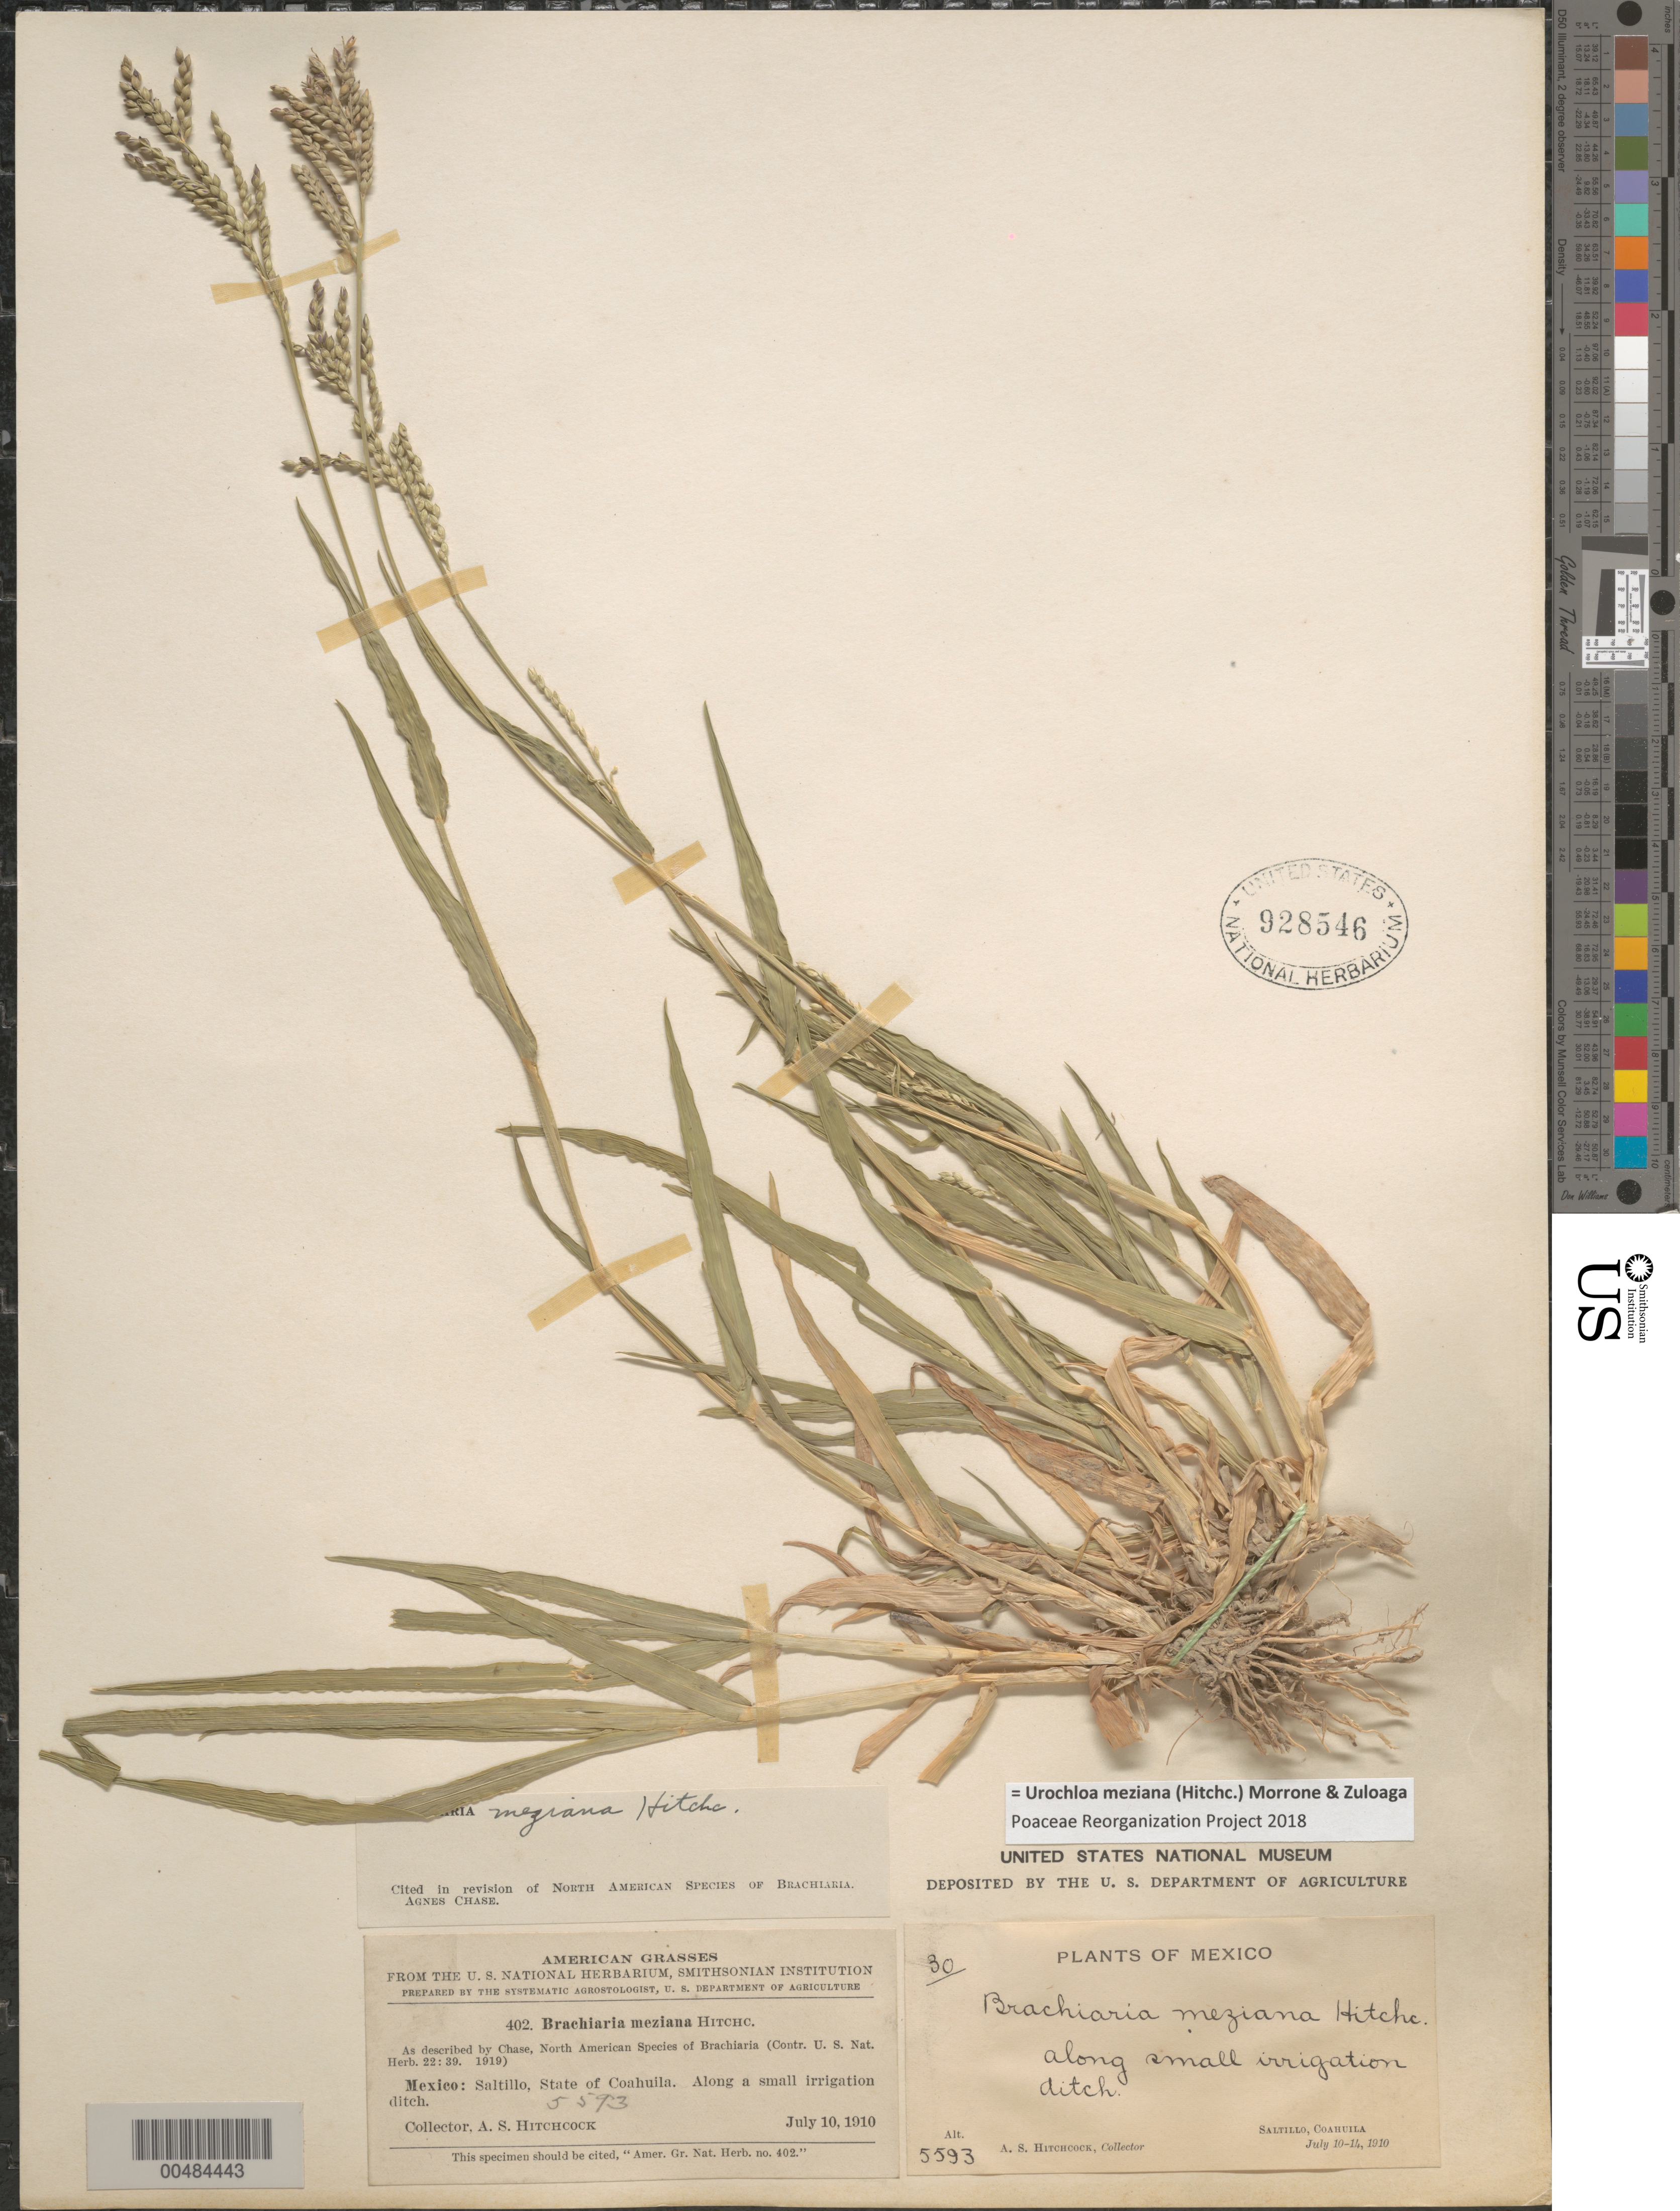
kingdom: Plantae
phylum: Tracheophyta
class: Liliopsida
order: Poales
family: Poaceae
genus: Brachiaria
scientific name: Brachiaria meziana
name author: Hitchc.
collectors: A. S. Hitchcock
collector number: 5593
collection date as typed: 10 Jul 1910 to 14 Jul 1910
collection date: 1910-07-10/1910-07-14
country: Mexico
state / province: Coahuila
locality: Saltillo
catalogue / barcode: US 928546